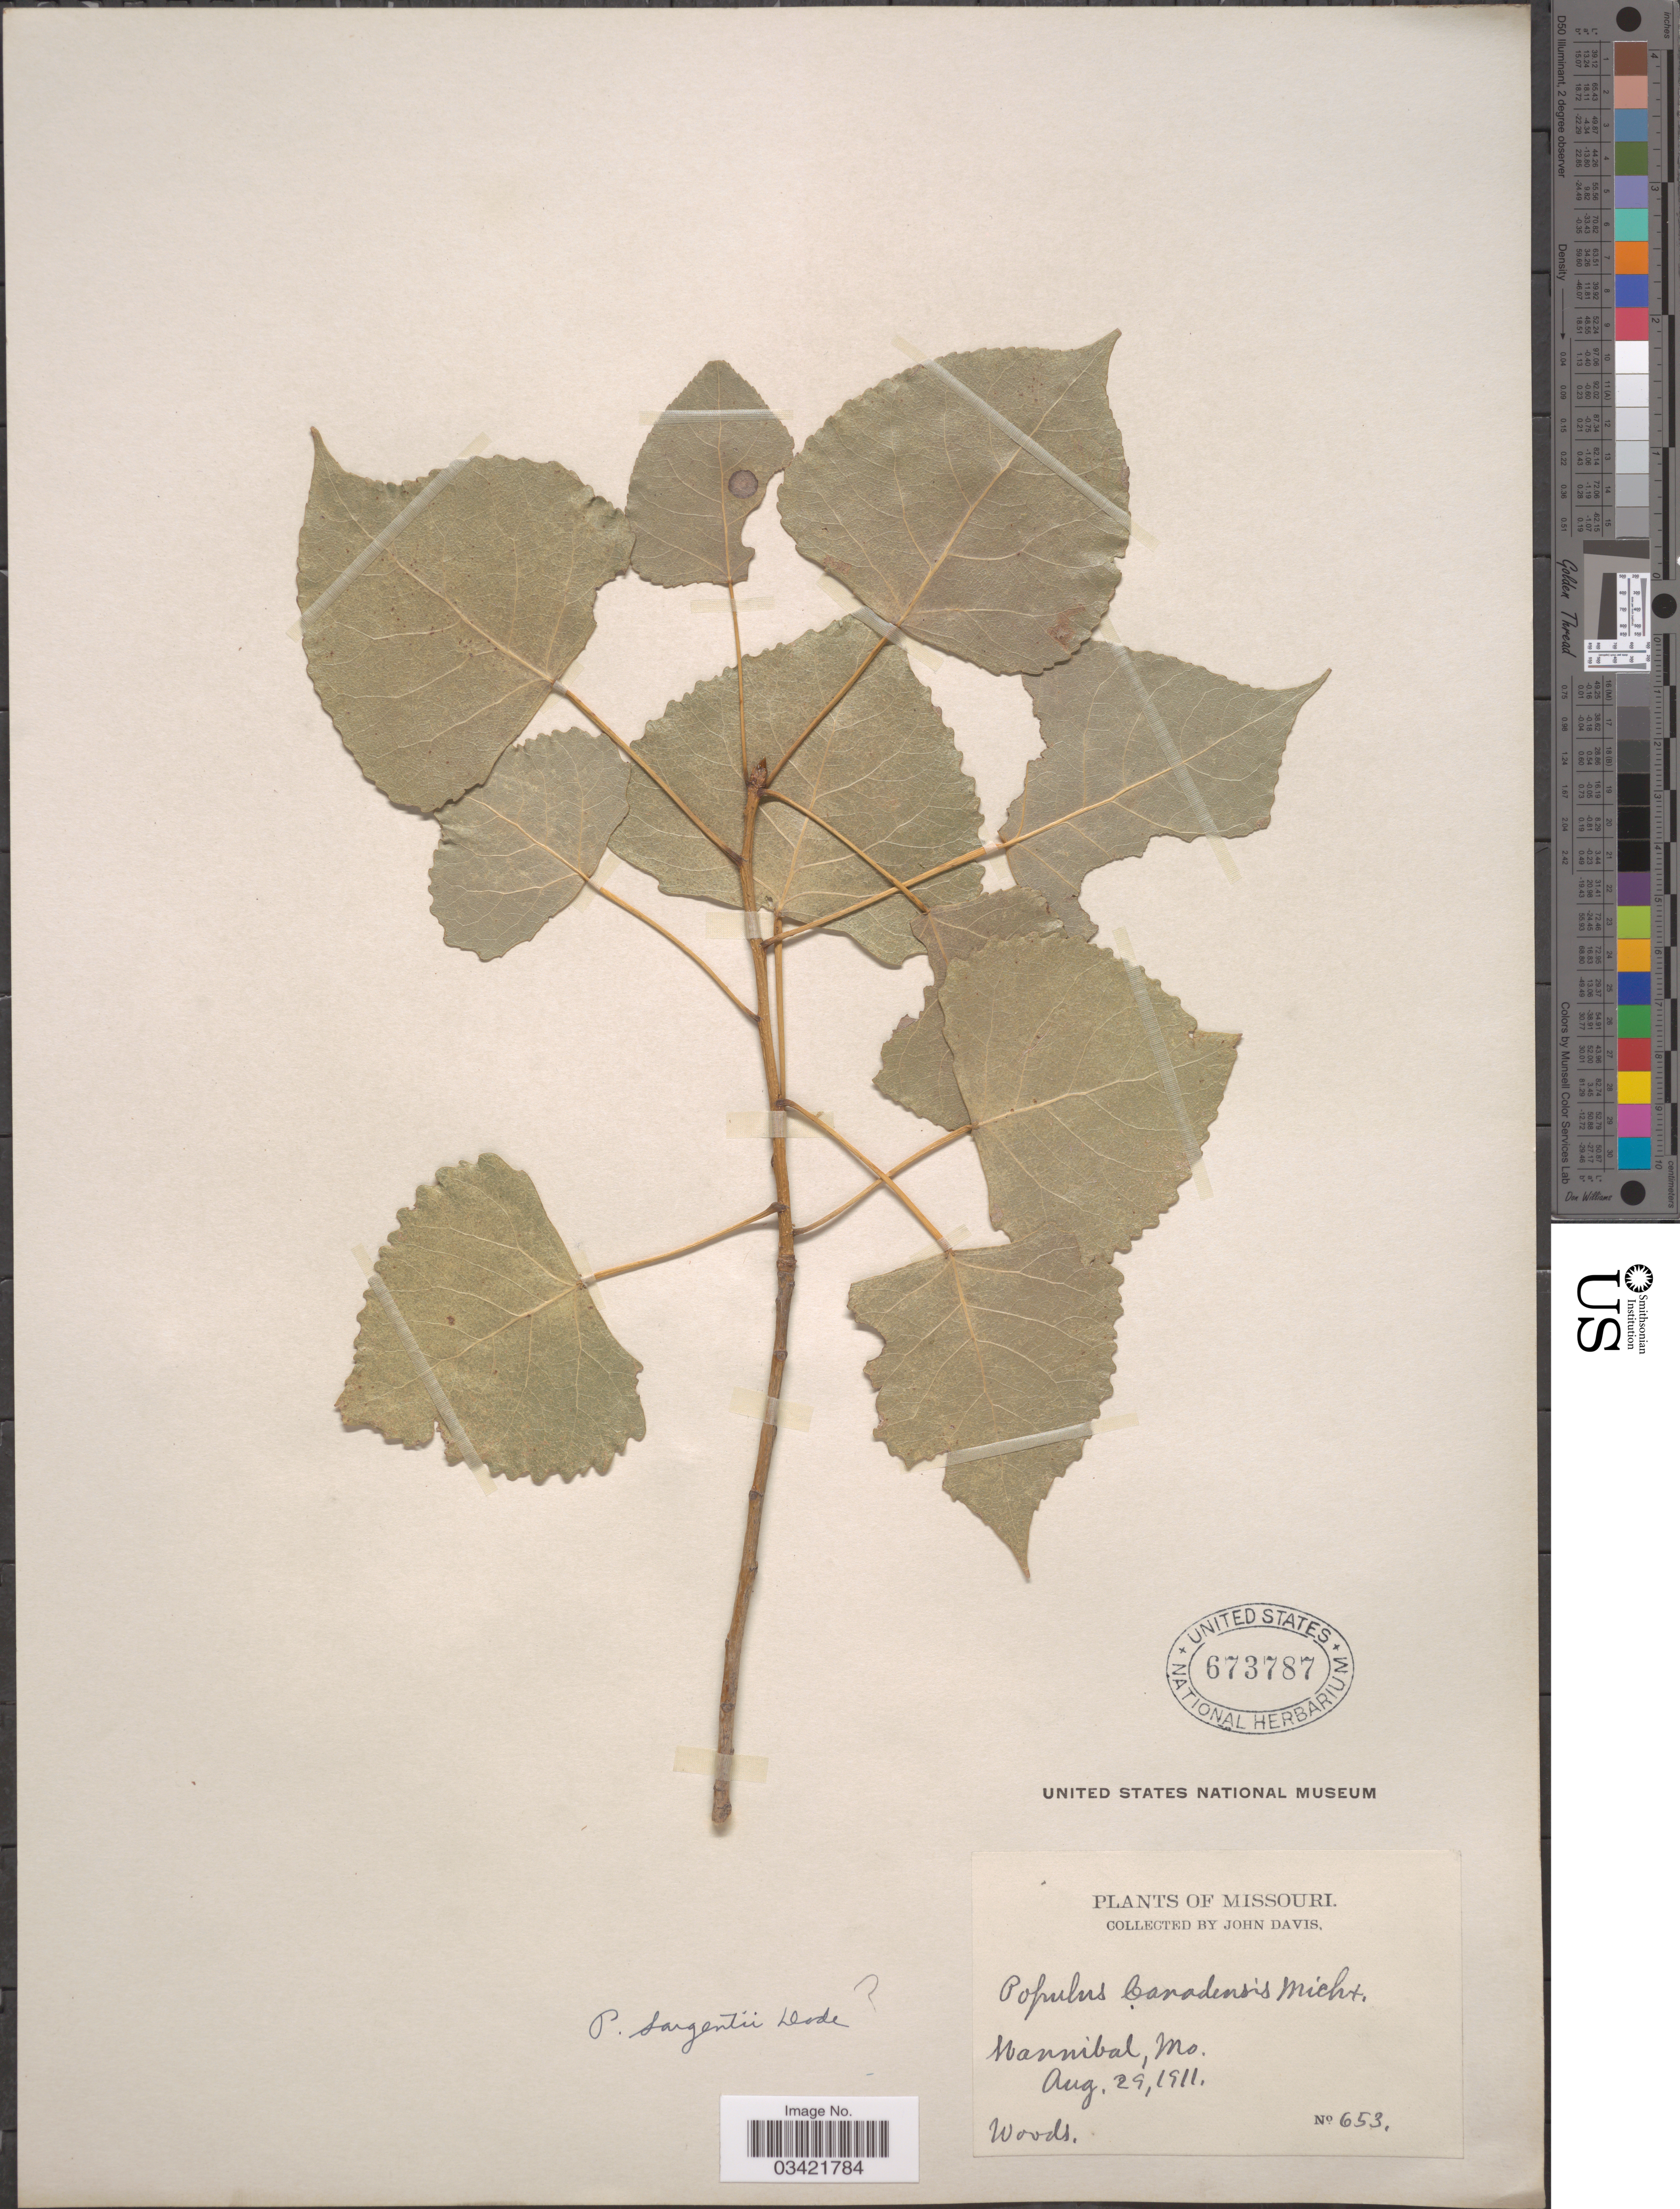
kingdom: Plantae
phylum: Tracheophyta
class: Magnoliopsida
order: Malpighiales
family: Salicaceae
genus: Populus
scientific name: Populus deltoides subsp. deltoides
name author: W. Bartram ex Marshall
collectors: J. Davis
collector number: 653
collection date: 1911-08-29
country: United States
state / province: Missouri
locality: Hannibal.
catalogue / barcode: US 673787